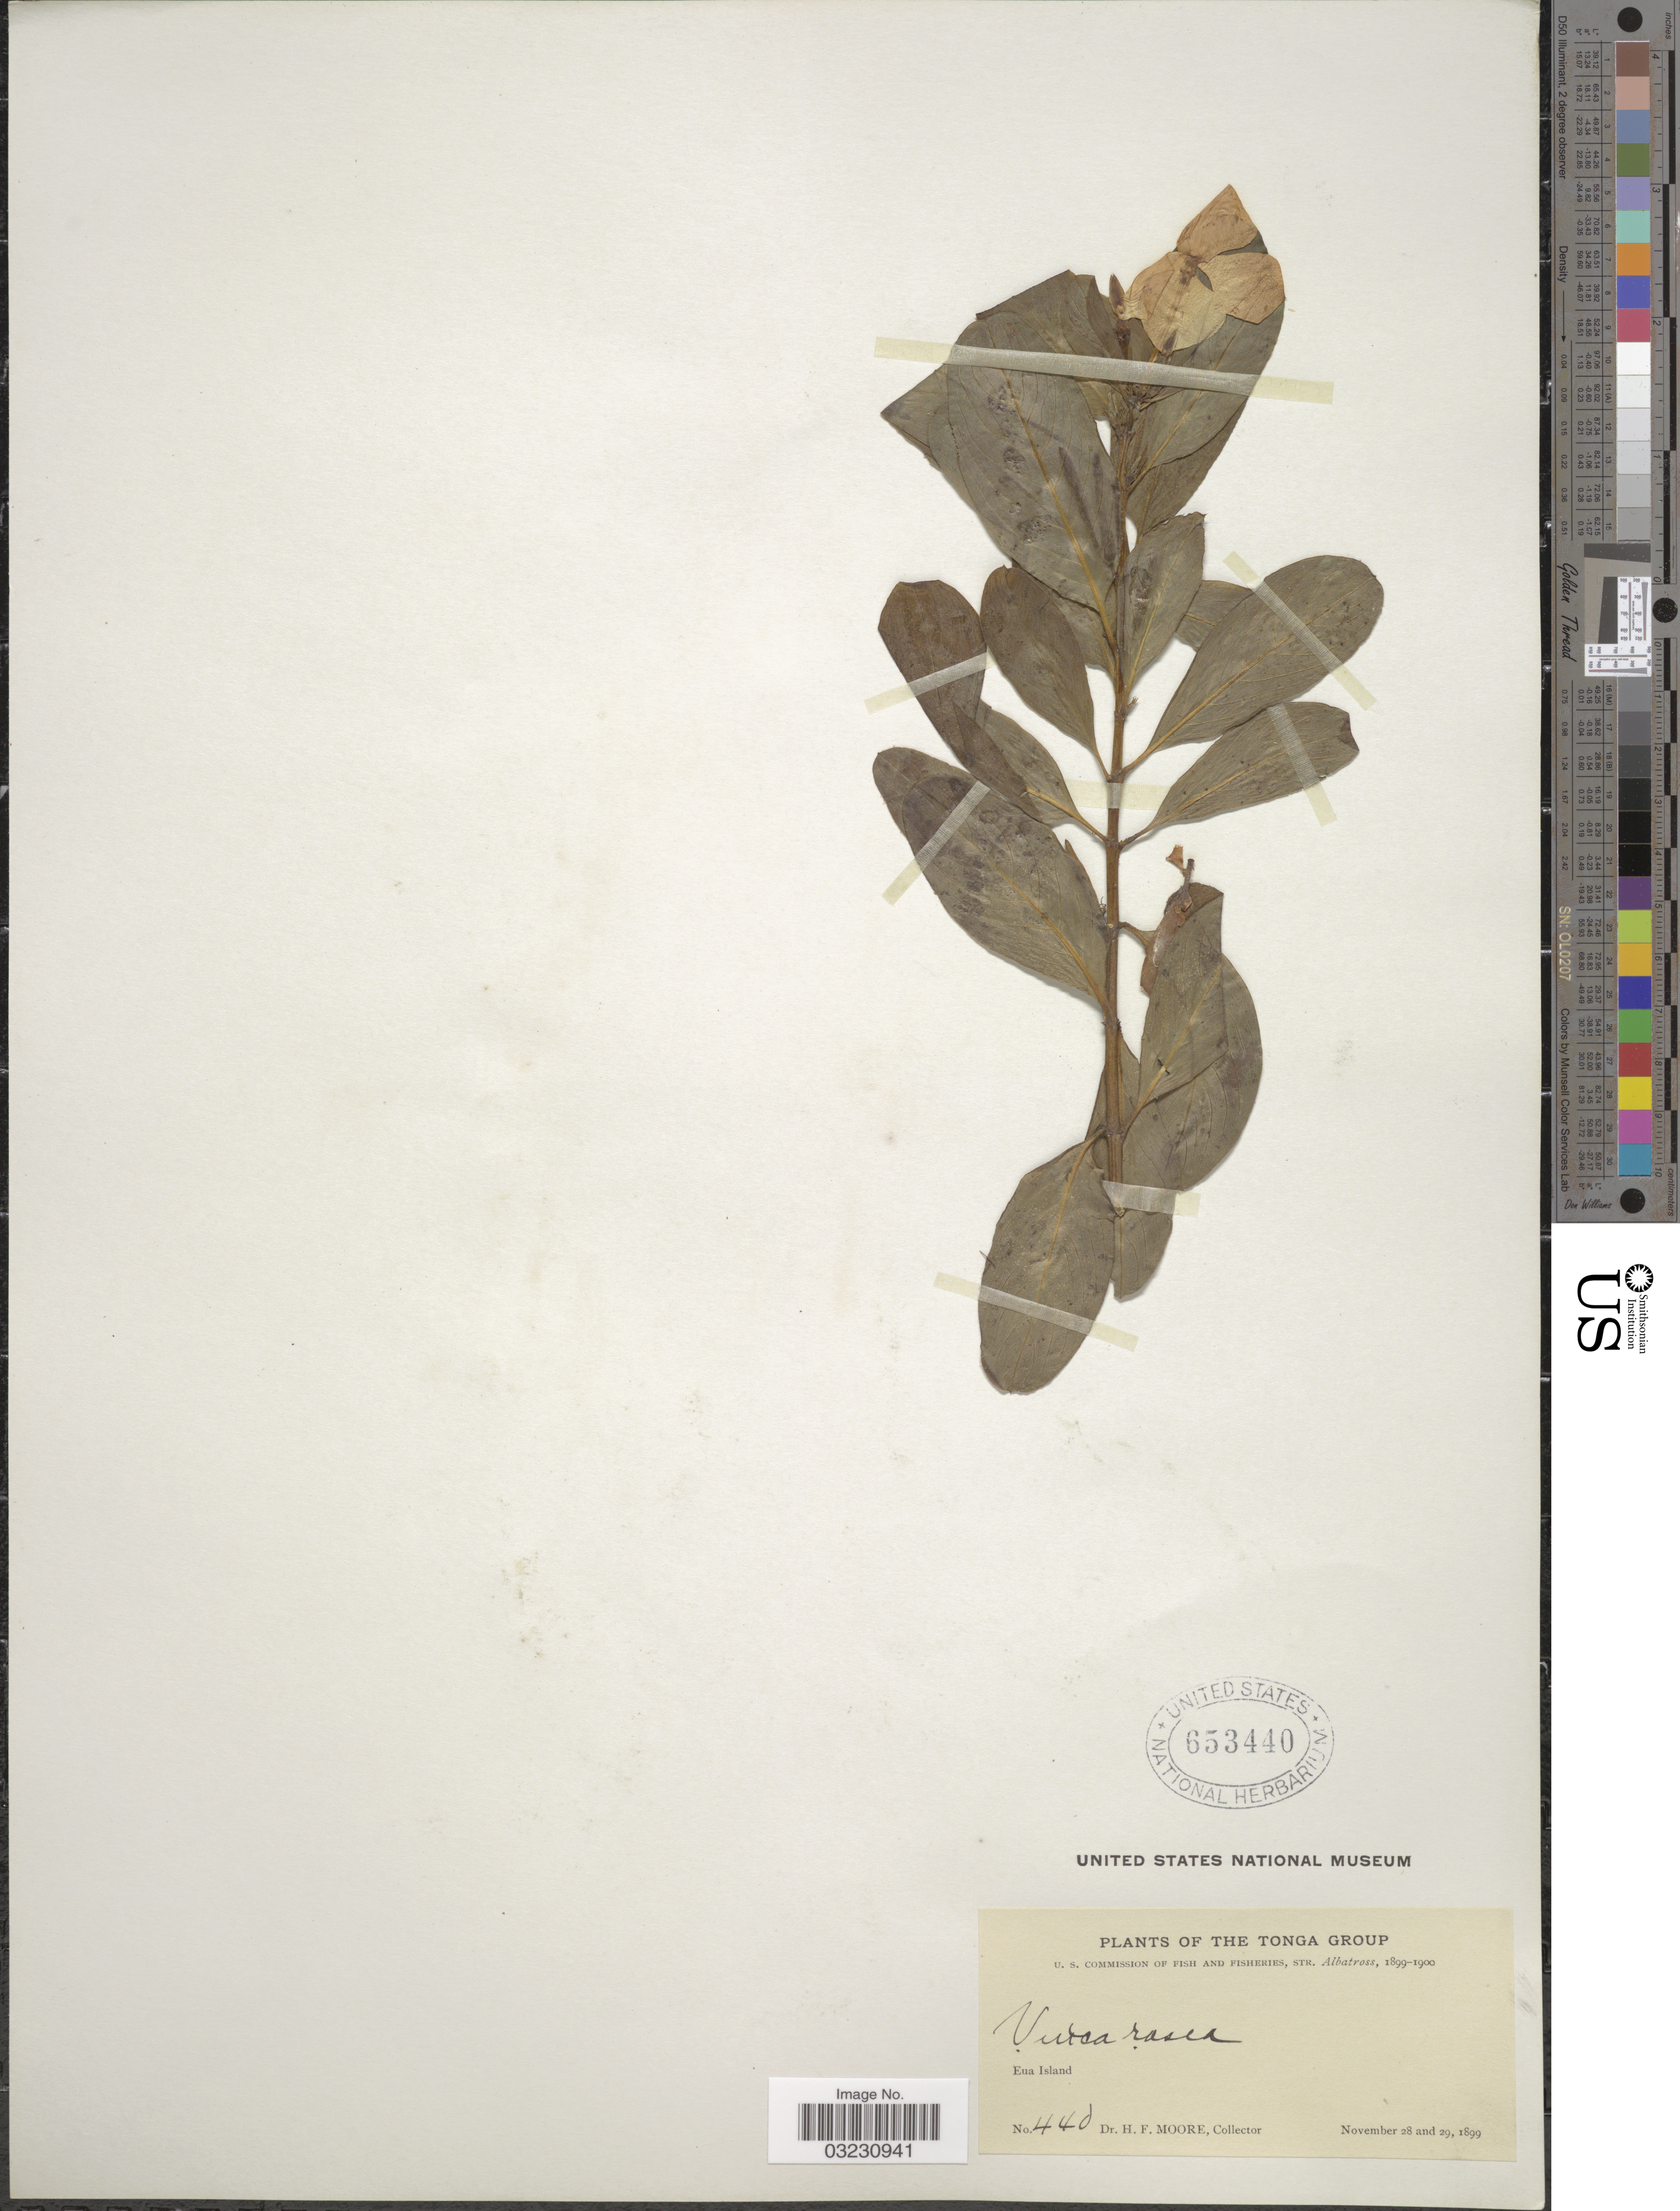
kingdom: Plantae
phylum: Tracheophyta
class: Magnoliopsida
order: Gentianales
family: Apocynaceae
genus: Catharanthus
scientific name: Catharanthus roseus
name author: (L.) G. Don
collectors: H. F. Moore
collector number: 440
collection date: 1899-05-28/1899-11-29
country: Tonga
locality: Tonga Group. Eua Island.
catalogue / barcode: US 653440